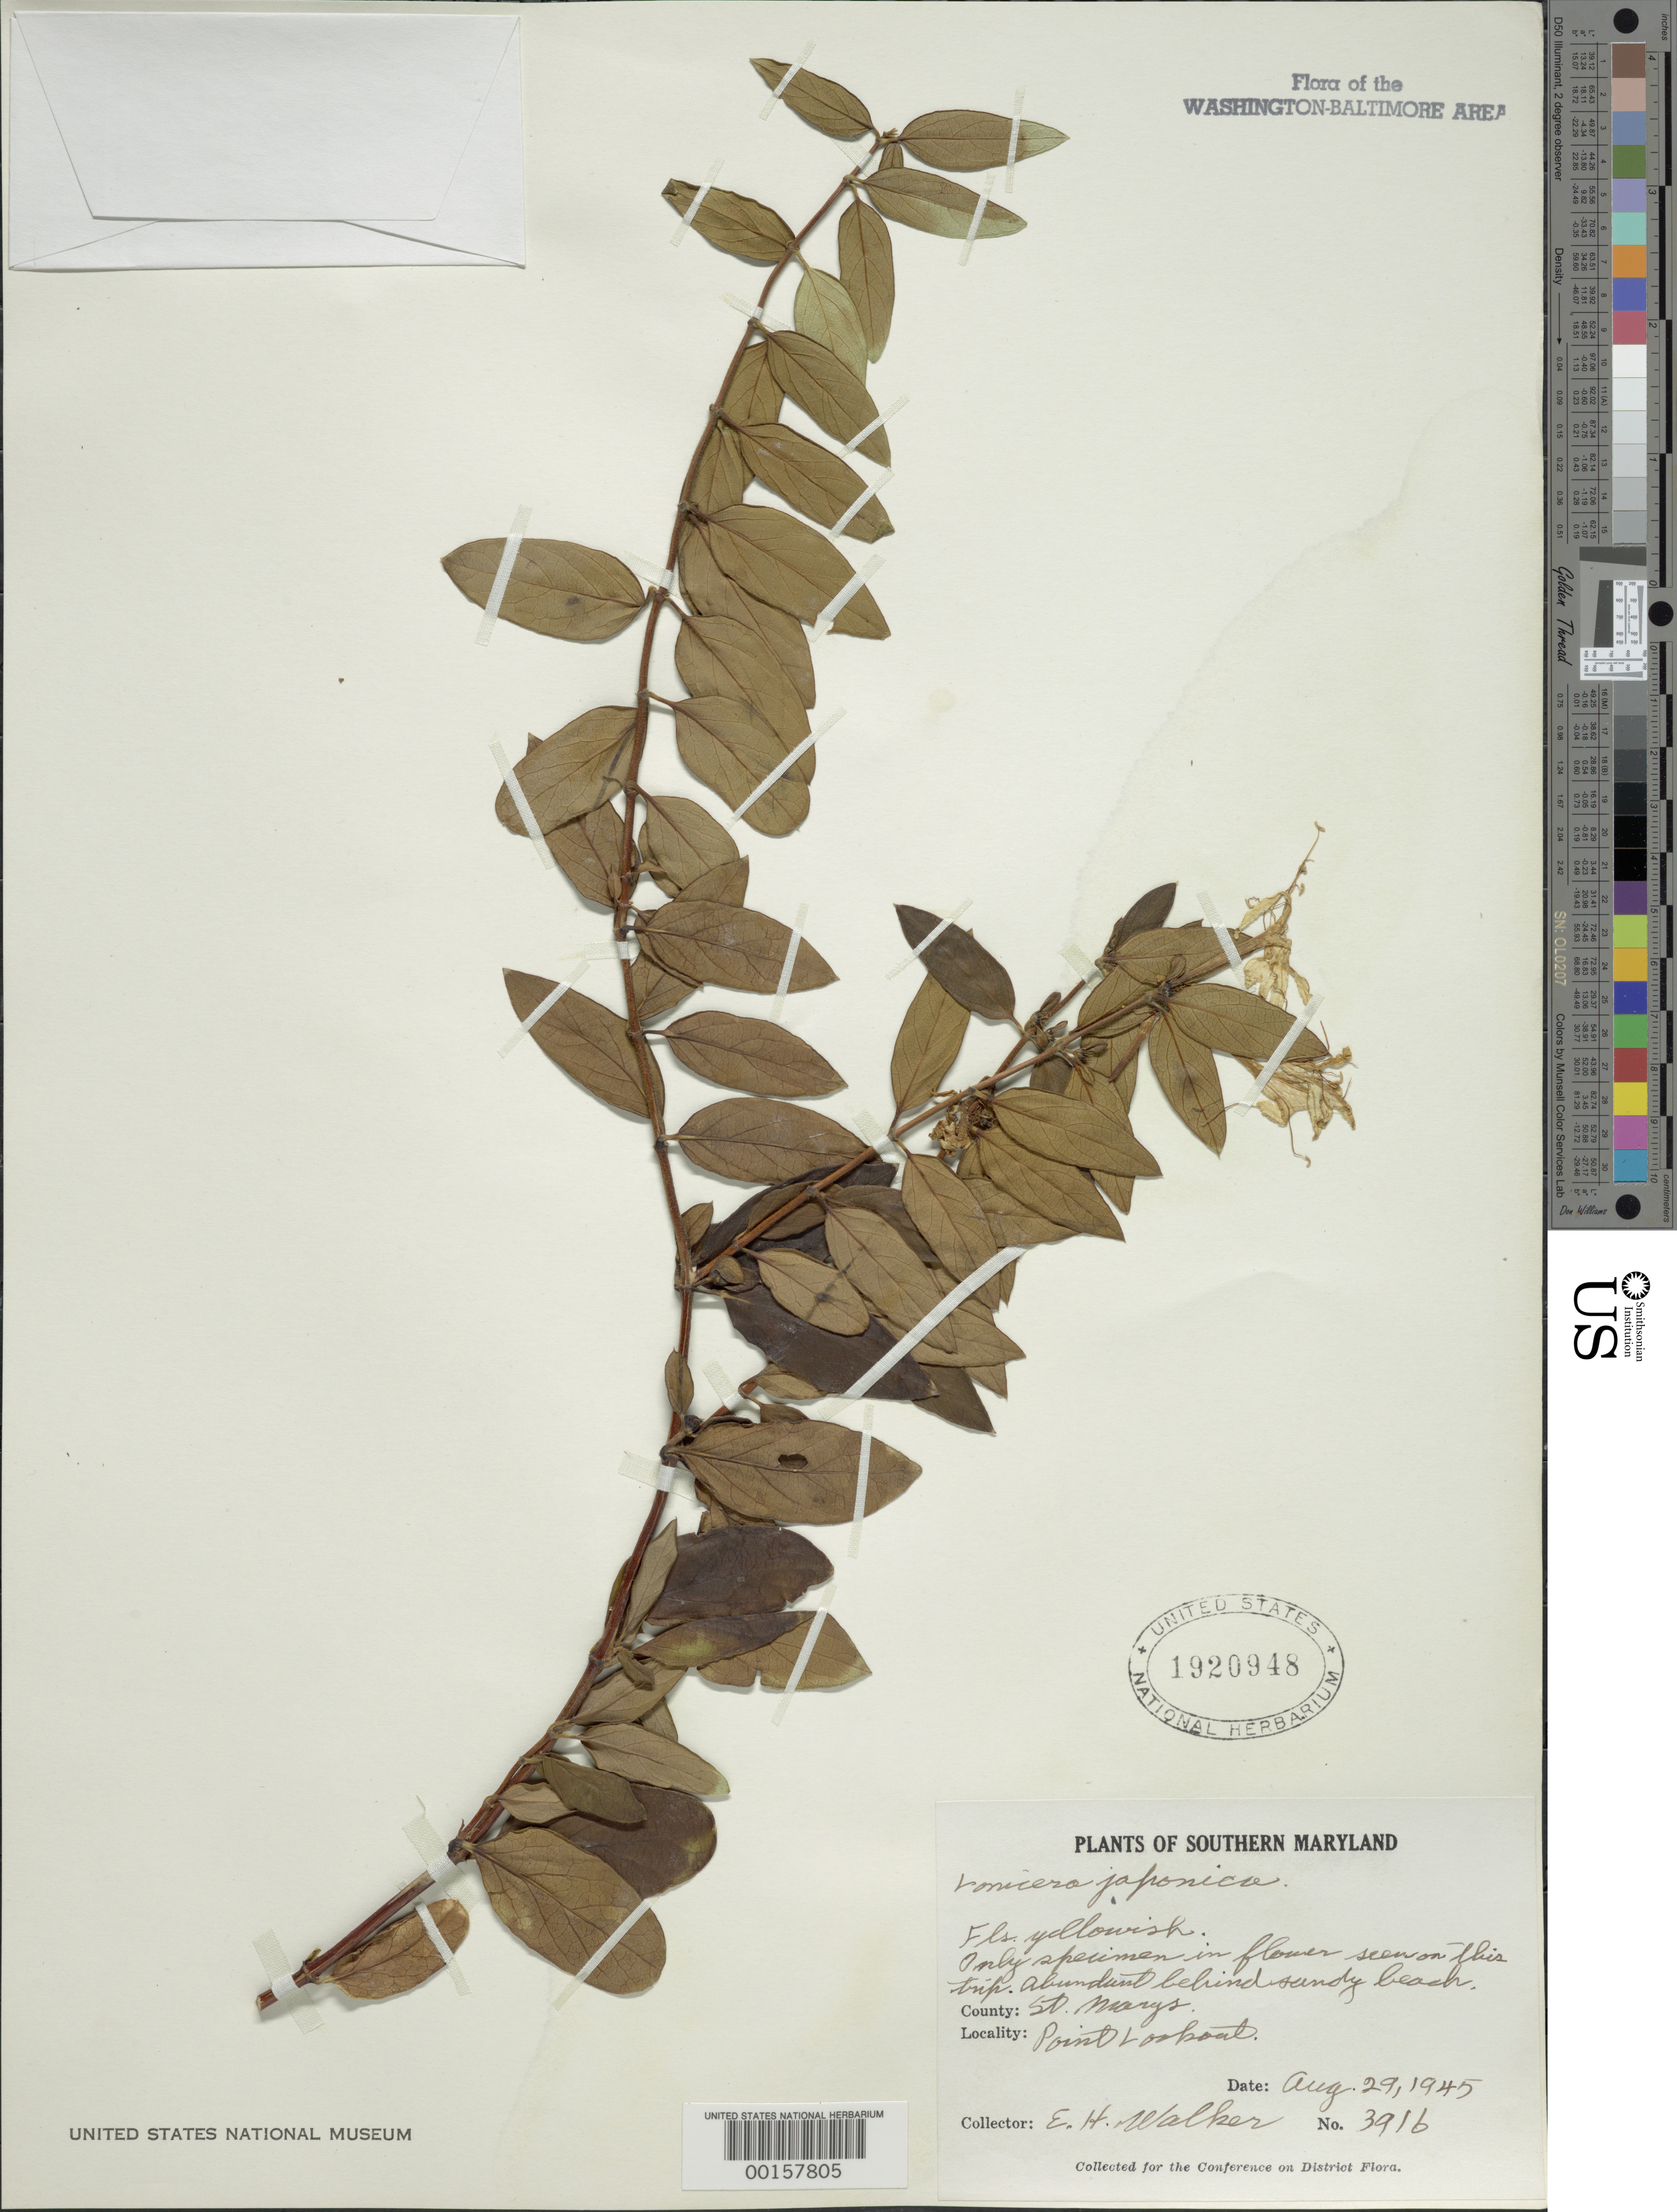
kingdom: Plantae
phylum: Tracheophyta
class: Magnoliopsida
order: Dipsacales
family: Caprifoliaceae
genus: Lonicera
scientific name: Lonicera japonica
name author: Thunb.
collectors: E. H. Walker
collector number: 3916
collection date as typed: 29 Aug 1945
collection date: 1945-08-29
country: United States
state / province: Maryland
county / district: St. Mary's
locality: Point Lookout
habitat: Behind sandy beach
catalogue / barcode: US 1920948